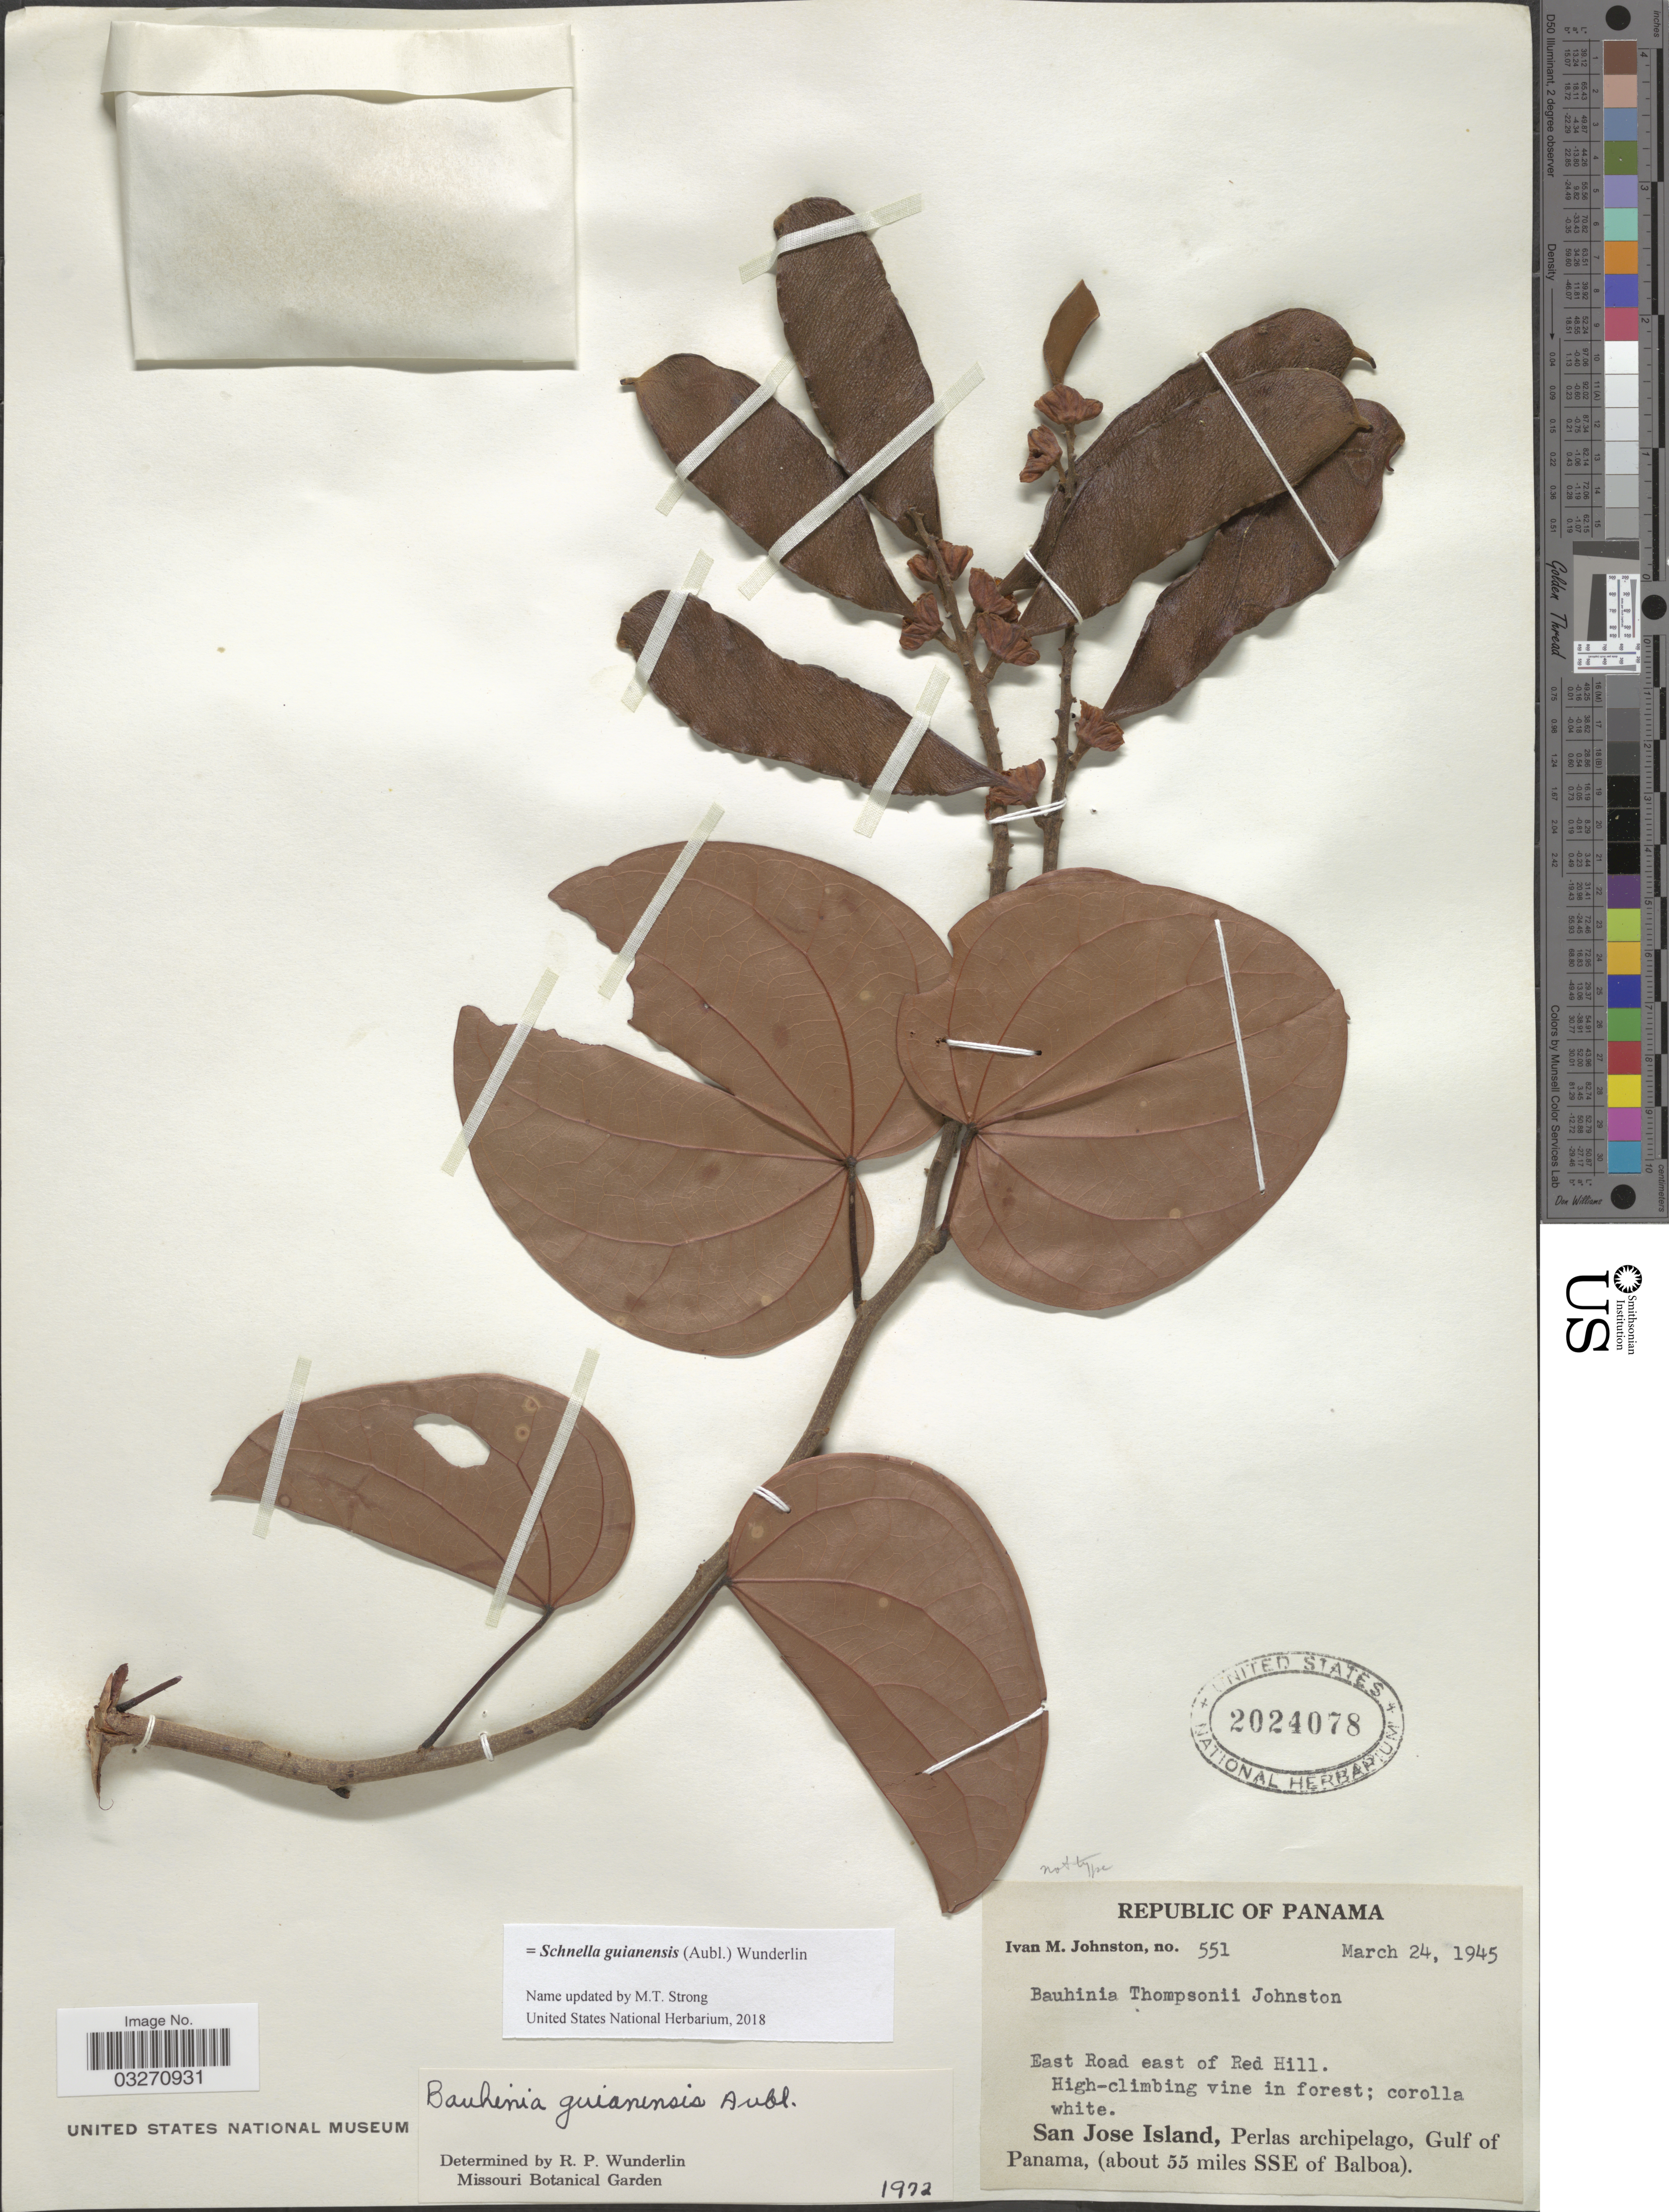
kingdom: Plantae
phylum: Tracheophyta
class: Magnoliopsida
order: Fabales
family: Fabaceae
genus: Schnella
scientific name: Schnella guianensis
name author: (Aubl.) Wunderlin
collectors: I.M. Johnston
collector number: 551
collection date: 1945-03-24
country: Panama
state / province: Panamá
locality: East Road east of Red Hill. San Jose Island, Perlas archipelago, Gulf of Panama, (about 55 miles SSE of Balboa).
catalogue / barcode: US 2024078